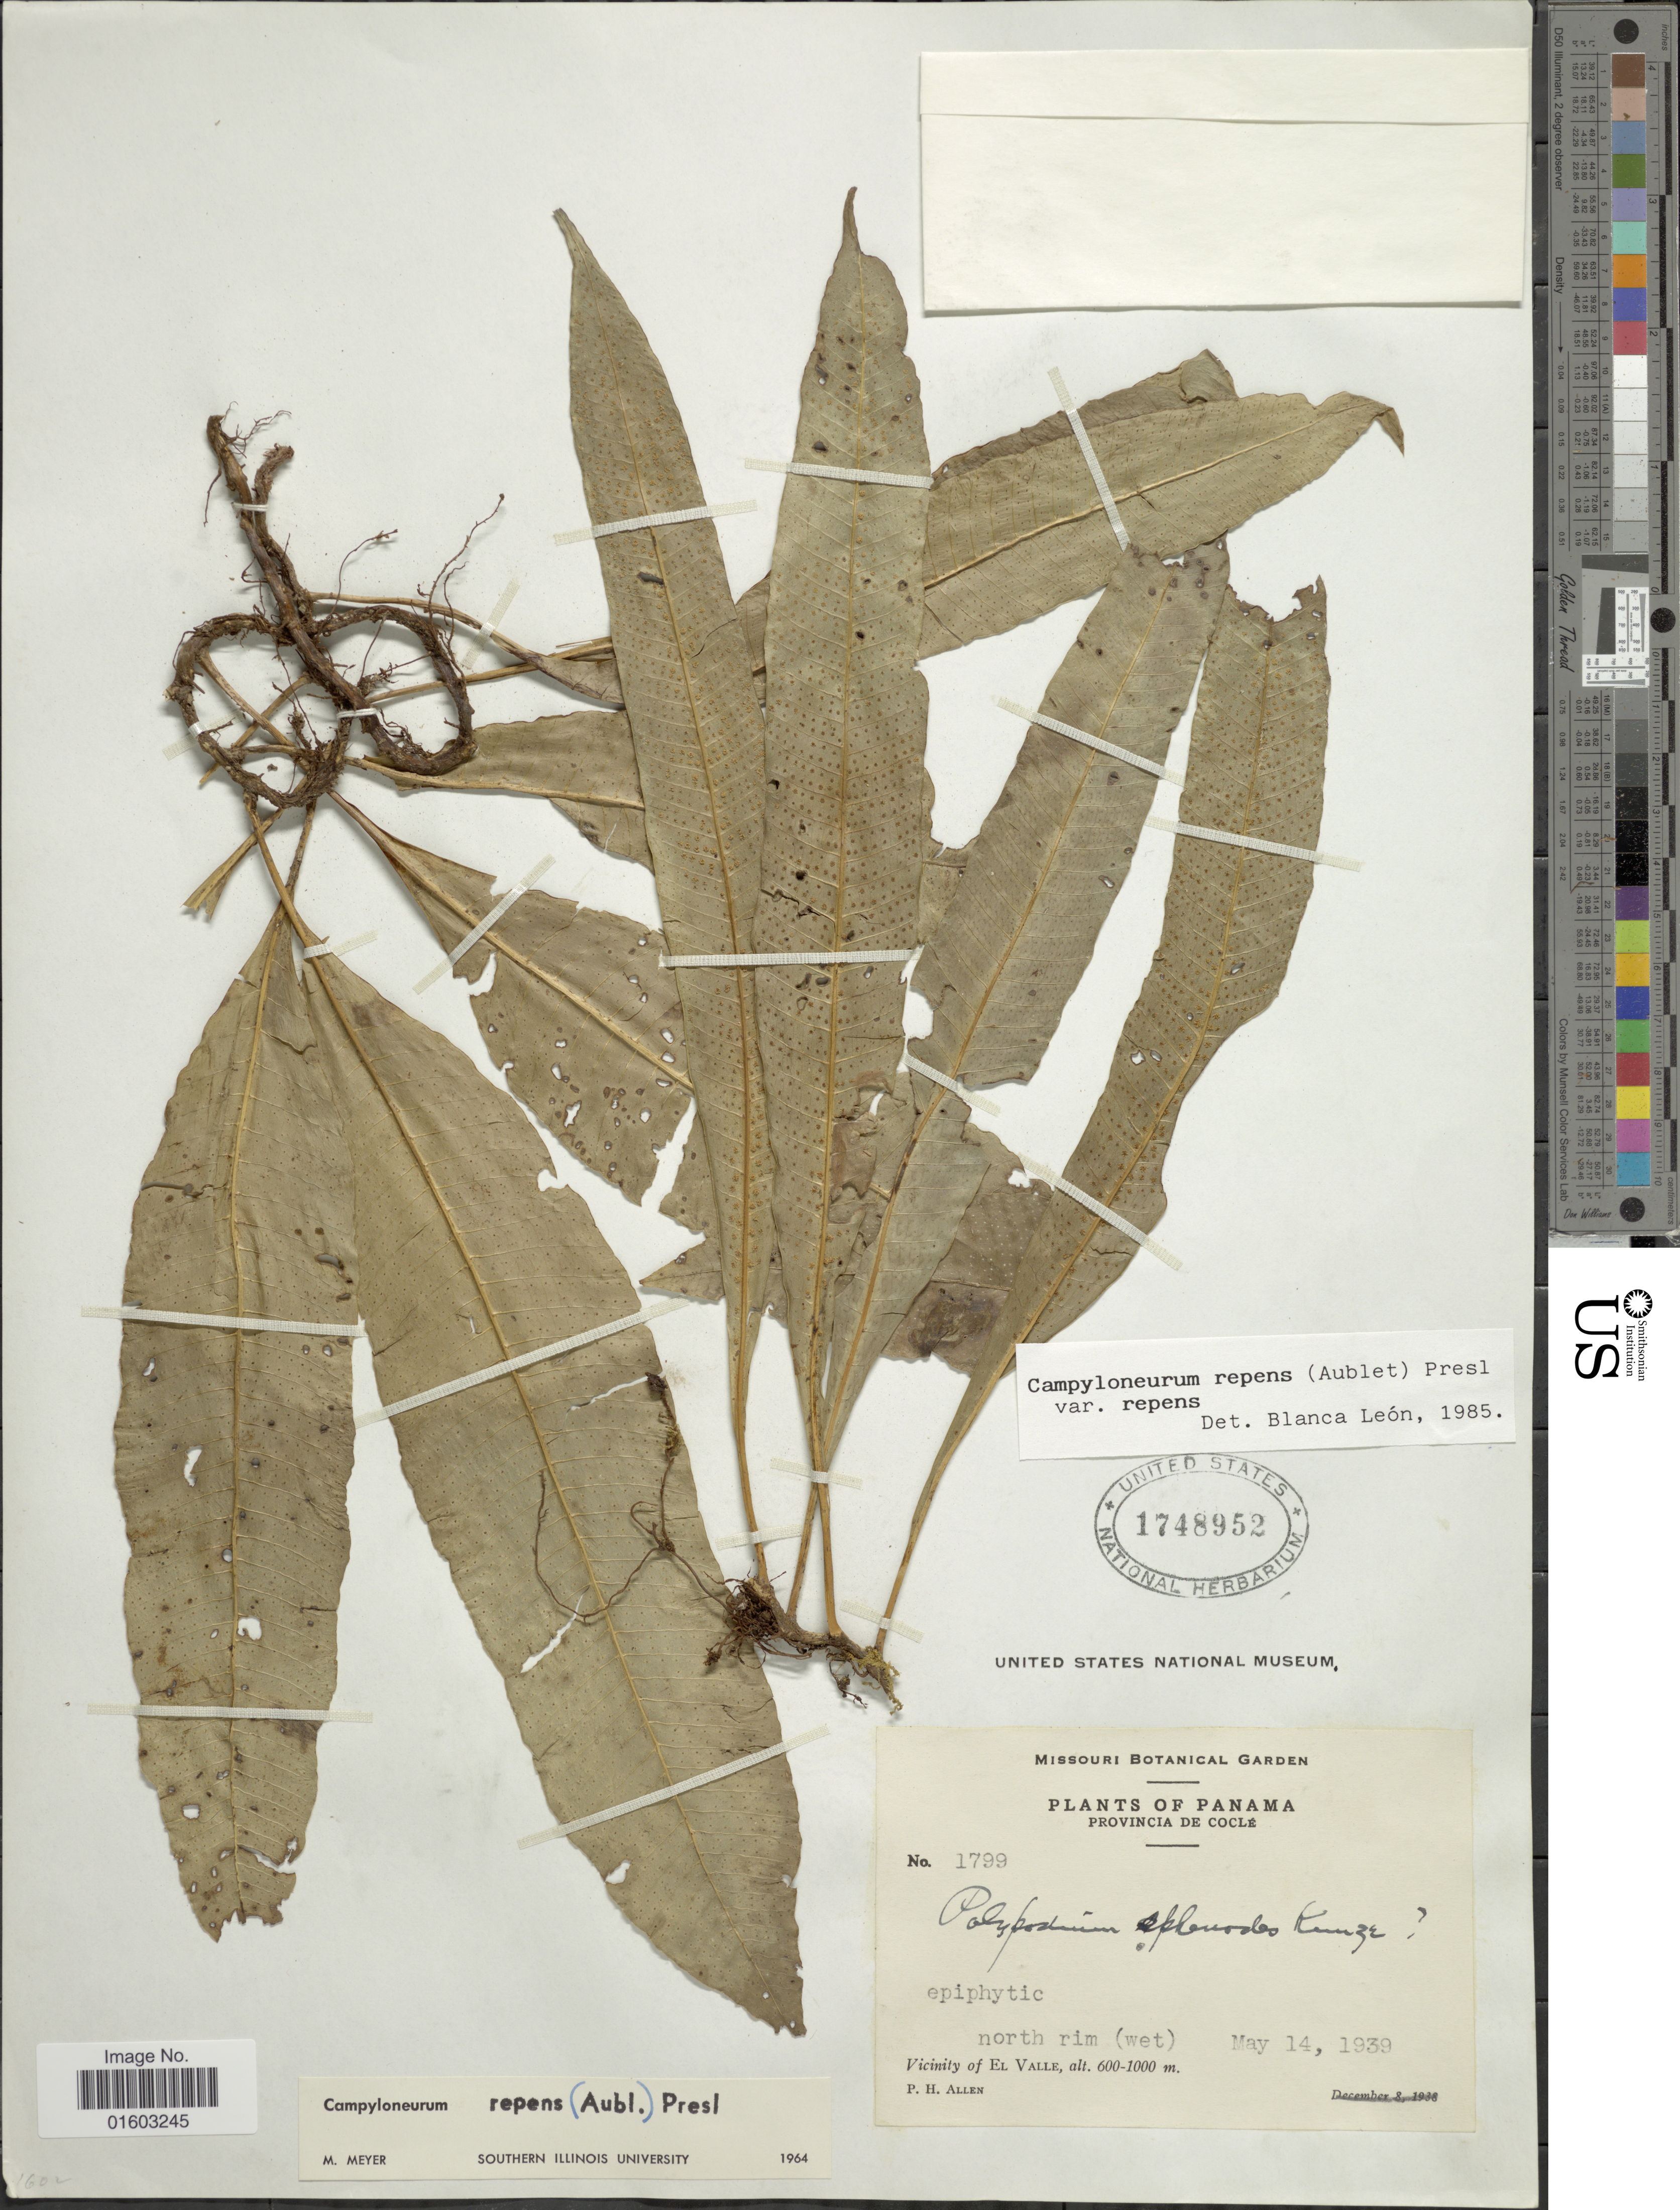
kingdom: Plantae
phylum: Tracheophyta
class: Polypodiopsida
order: Polypodiales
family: Polypodiaceae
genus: Campyloneurum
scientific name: Campyloneurum repens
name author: (Aubl.) C. Presl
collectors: P. H. Allen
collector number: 1799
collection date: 1939-05-14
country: Panama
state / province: Coclé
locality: Provincia de Cocle. North rim. Vicinity of El Valle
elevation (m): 600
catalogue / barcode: US 1748952